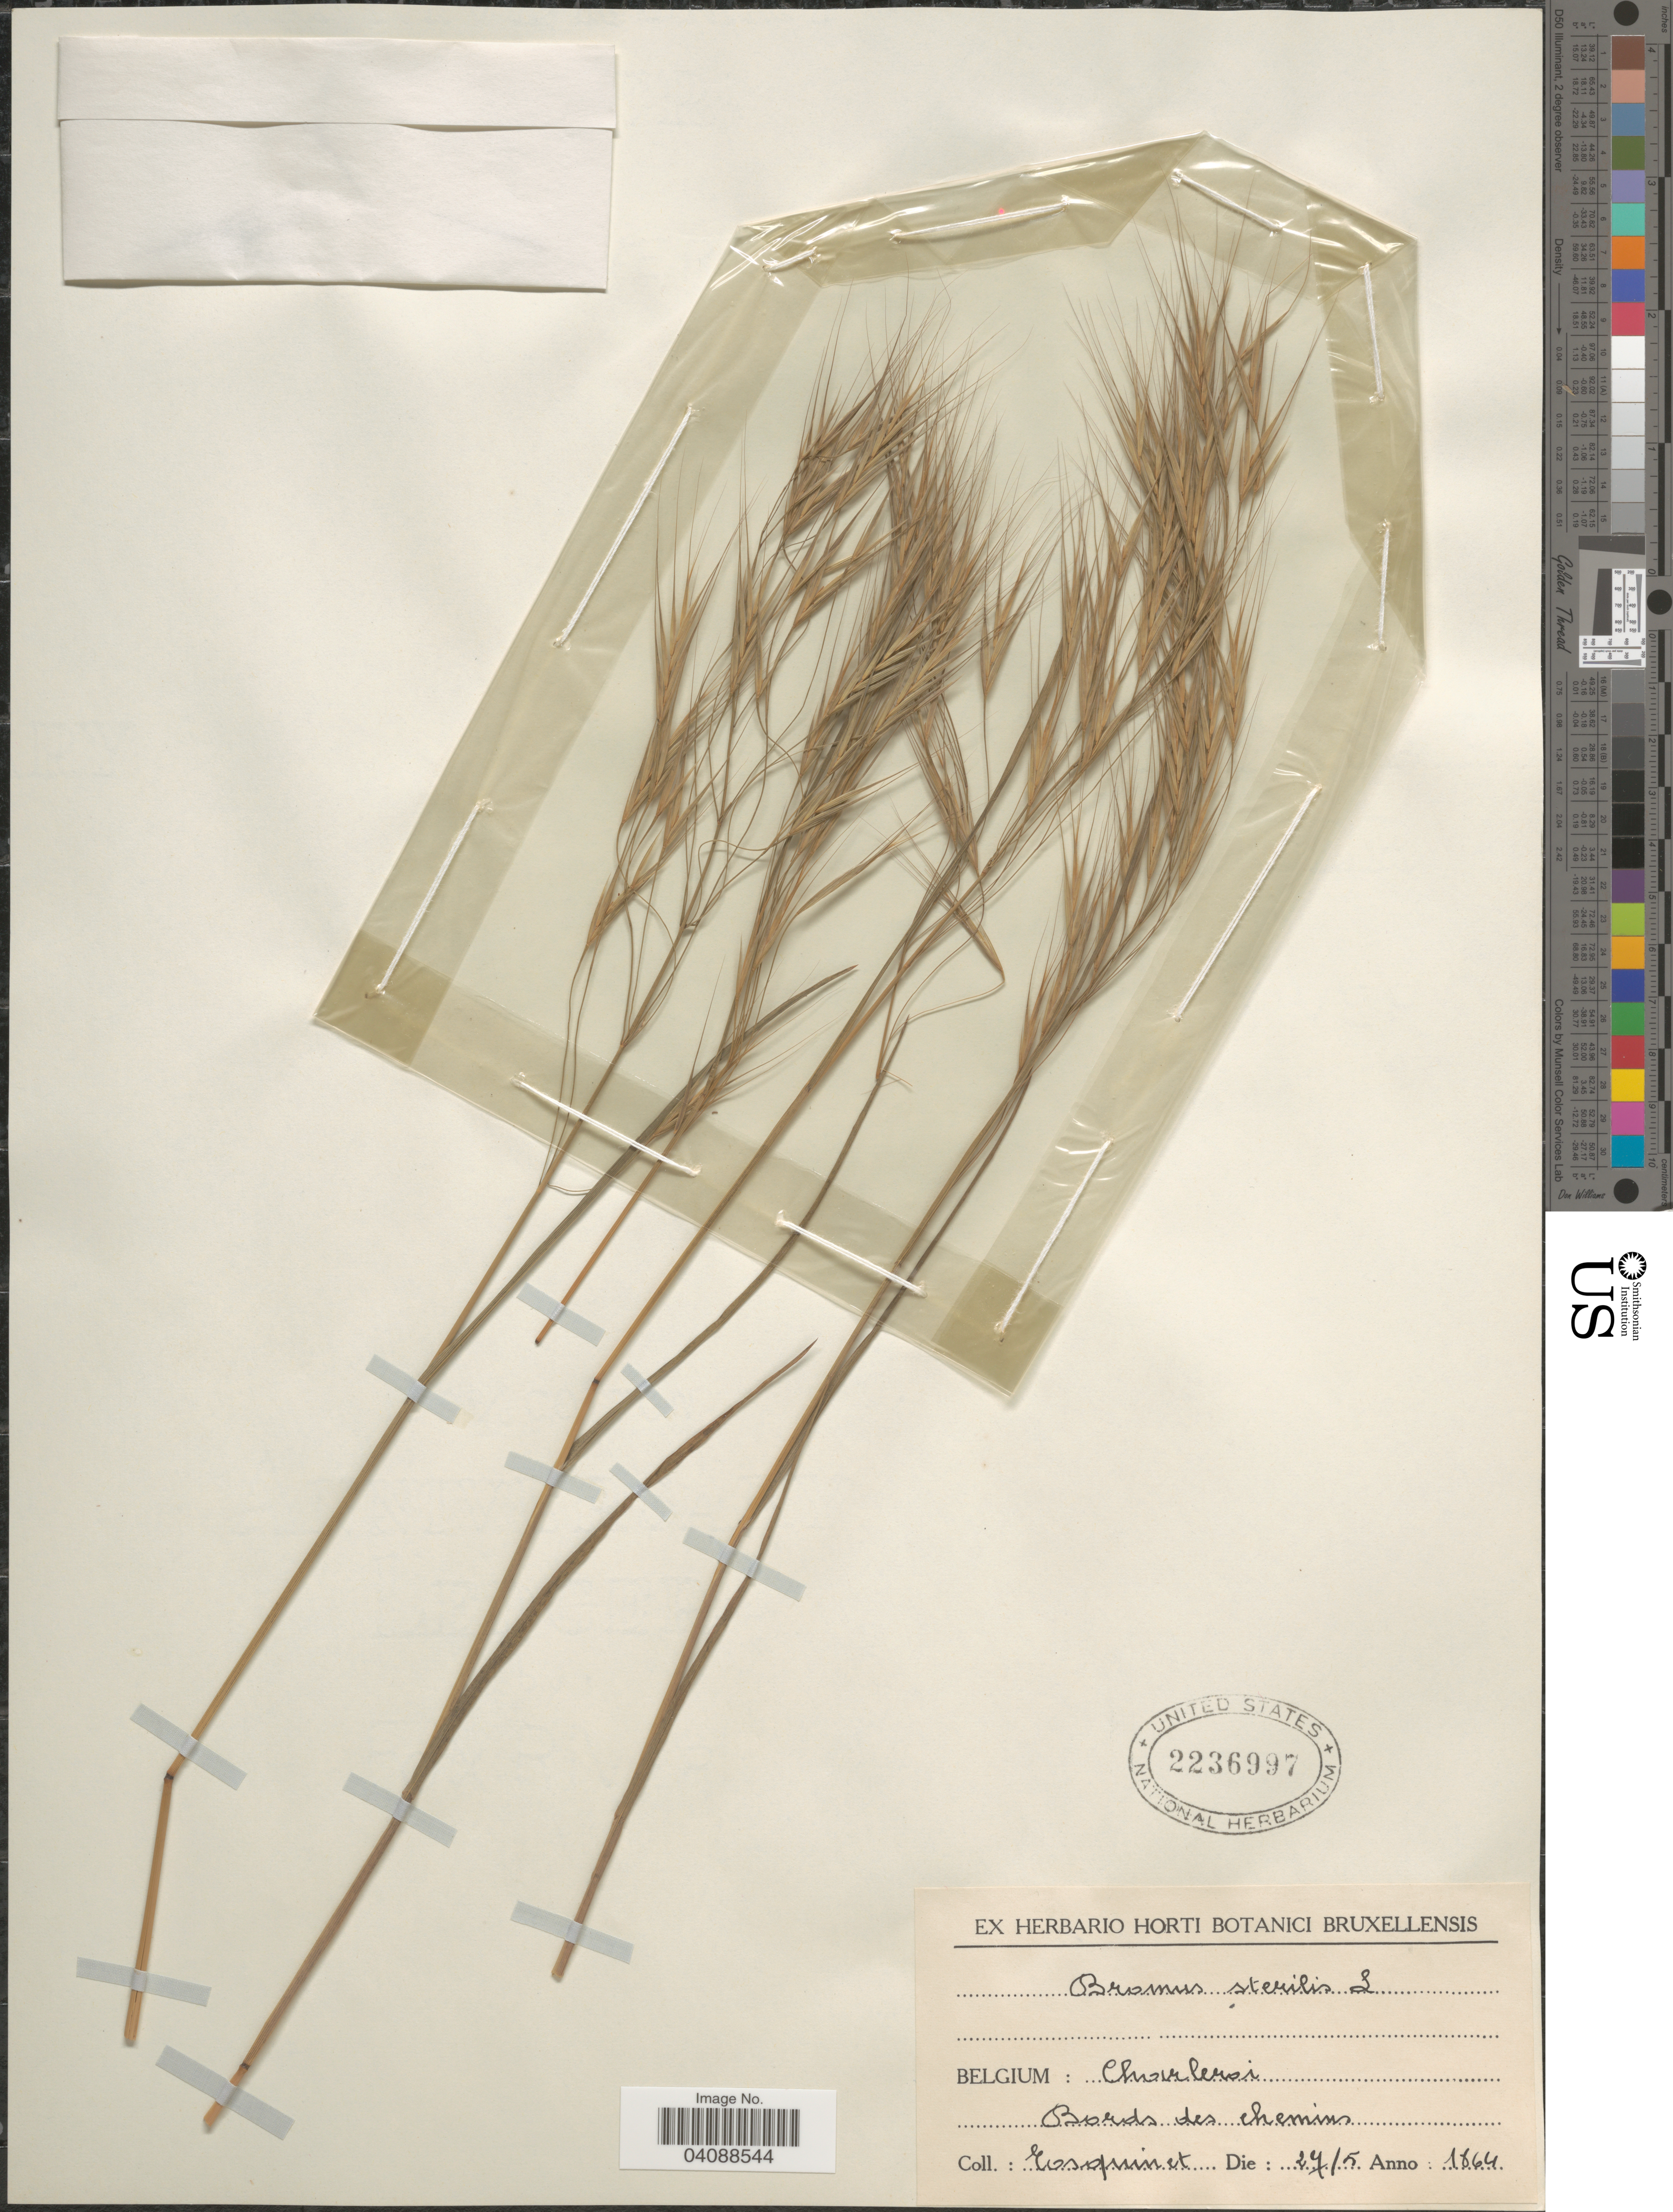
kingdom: Plantae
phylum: Tracheophyta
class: Liliopsida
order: Poales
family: Poaceae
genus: Bromus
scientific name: Bromus sterilis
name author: L.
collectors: Gosquinet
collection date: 1864-05-27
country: Belgium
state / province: Brussels, Capital District of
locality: Charleroi. Bords des chemins.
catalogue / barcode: US 2236997